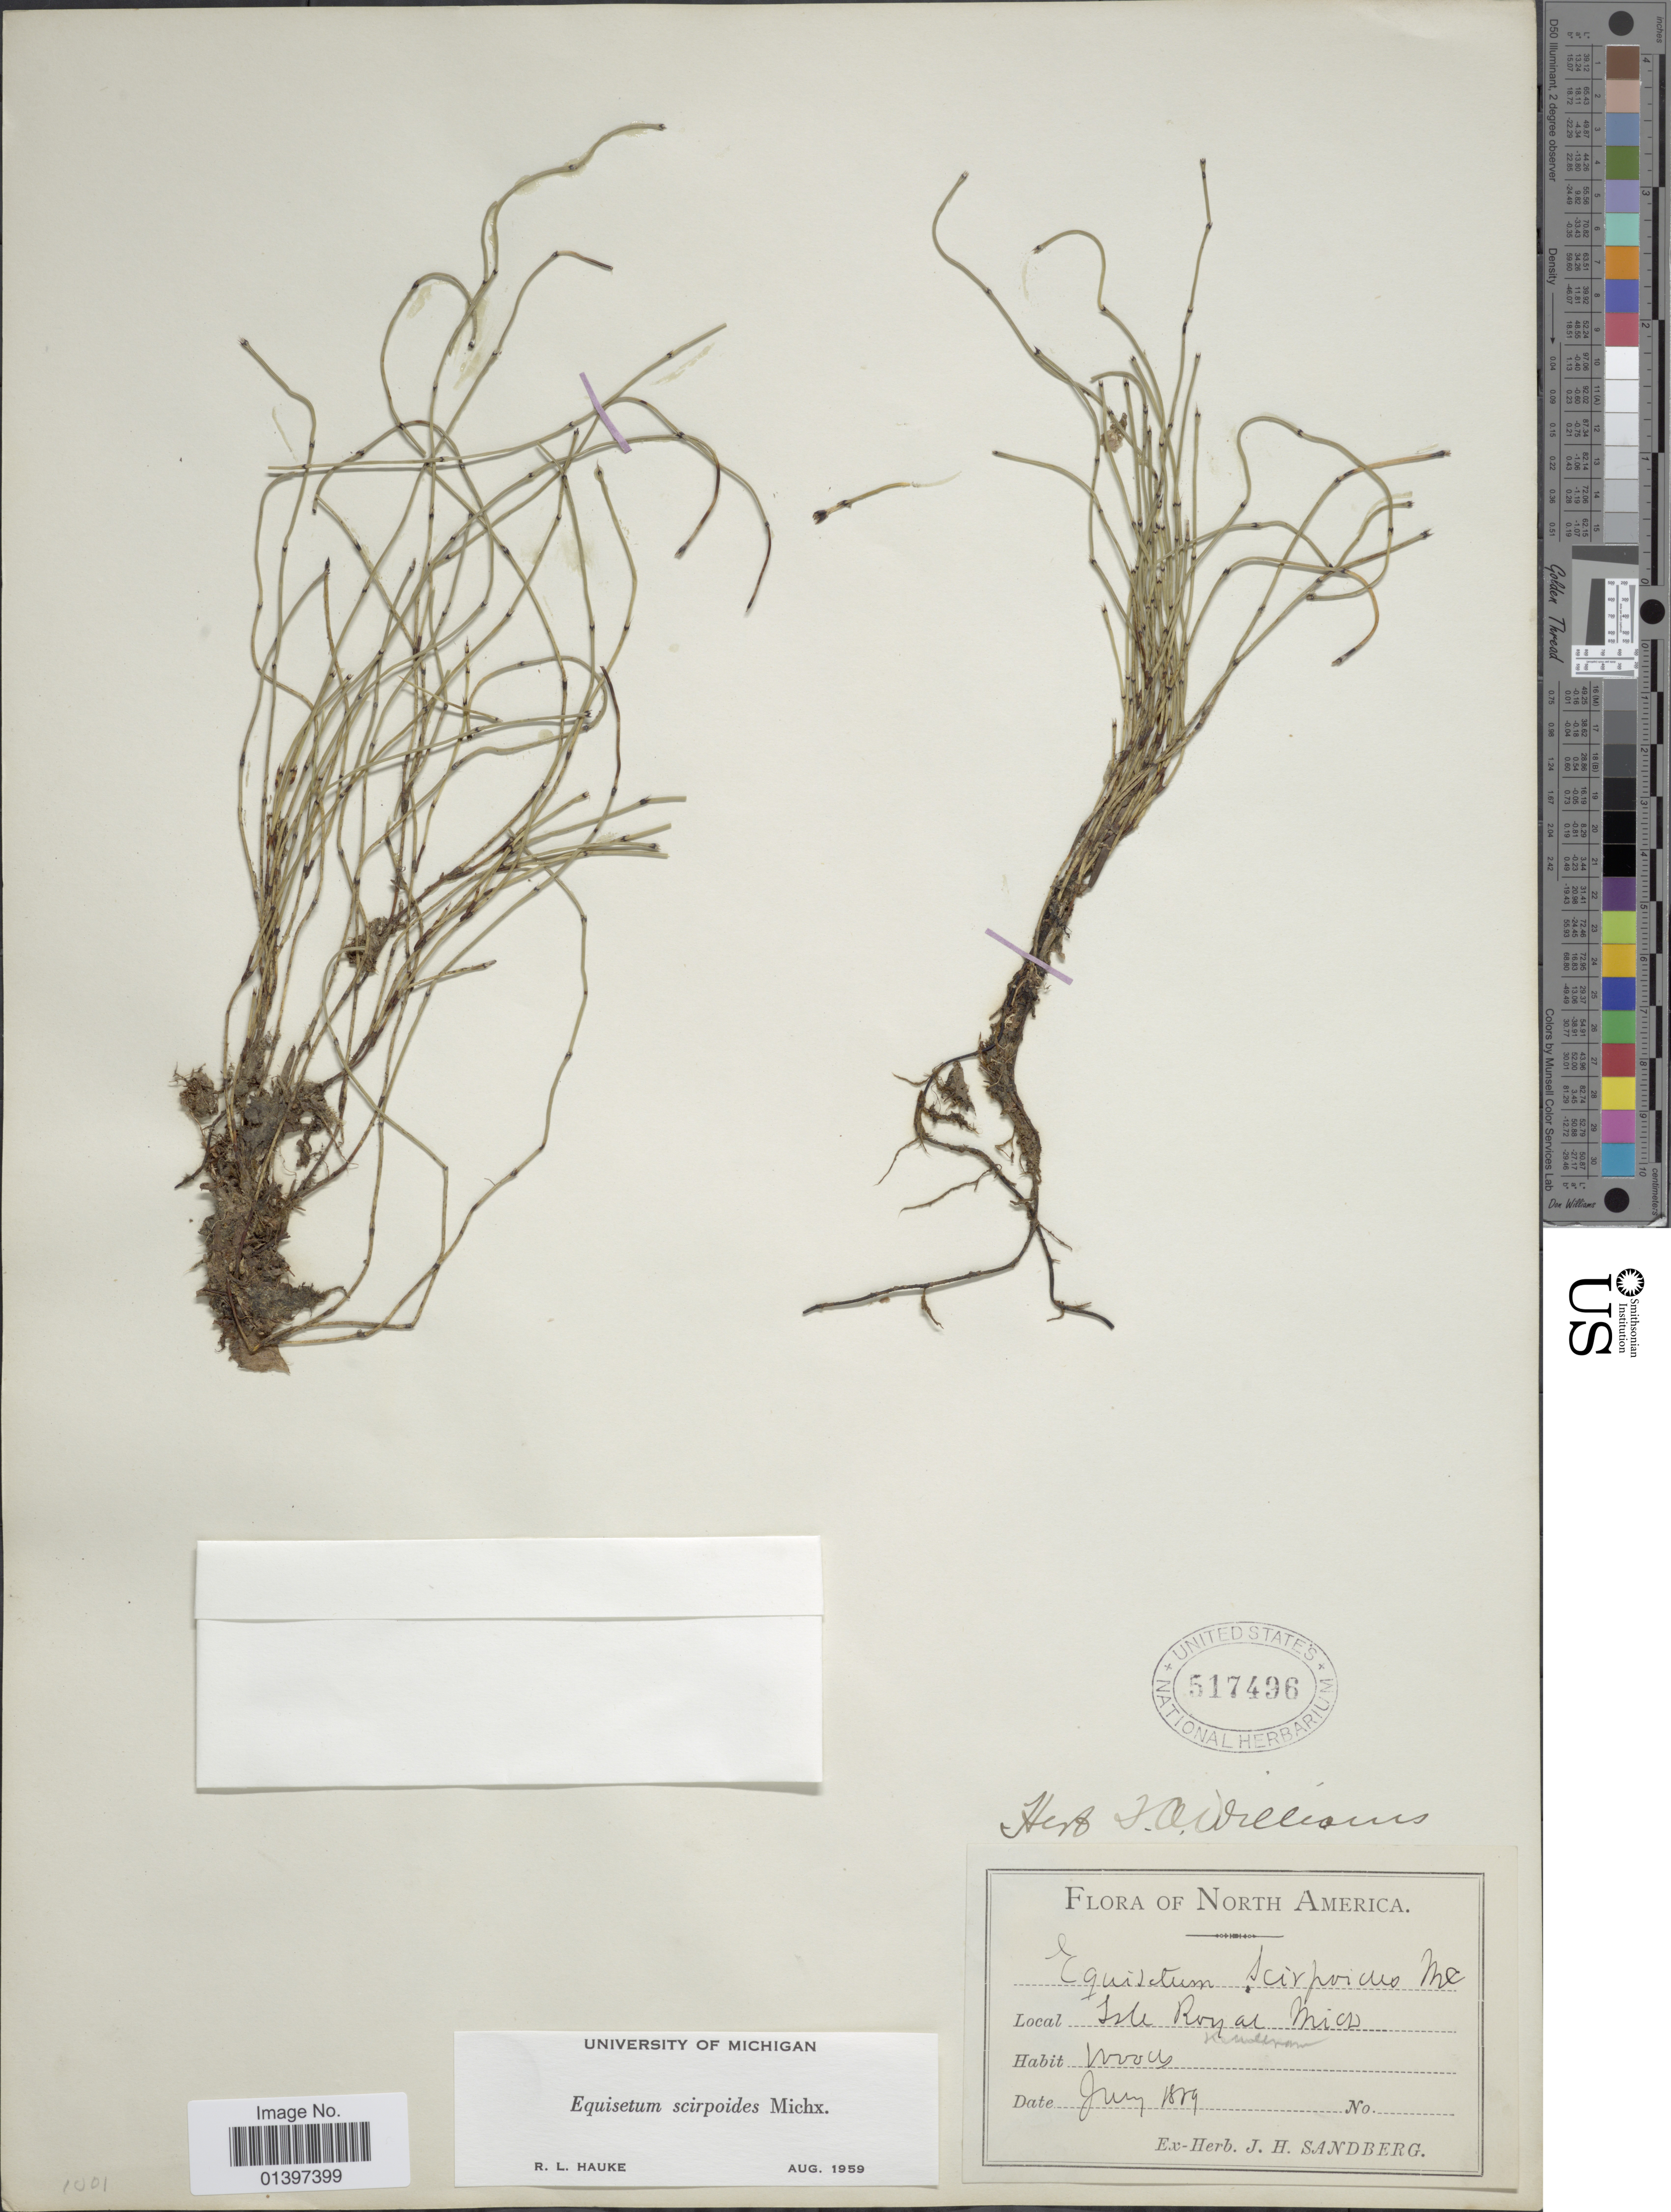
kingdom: Plantae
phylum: Tracheophyta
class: Polypodiopsida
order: Equisetales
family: Equisetaceae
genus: Equisetum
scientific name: Equisetum scirpoides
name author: Michx.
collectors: ex. herb. J. H. Sandberg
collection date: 1889-07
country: United States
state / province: Michigan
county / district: Keweenaw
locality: Isle Royal.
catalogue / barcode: US 517496